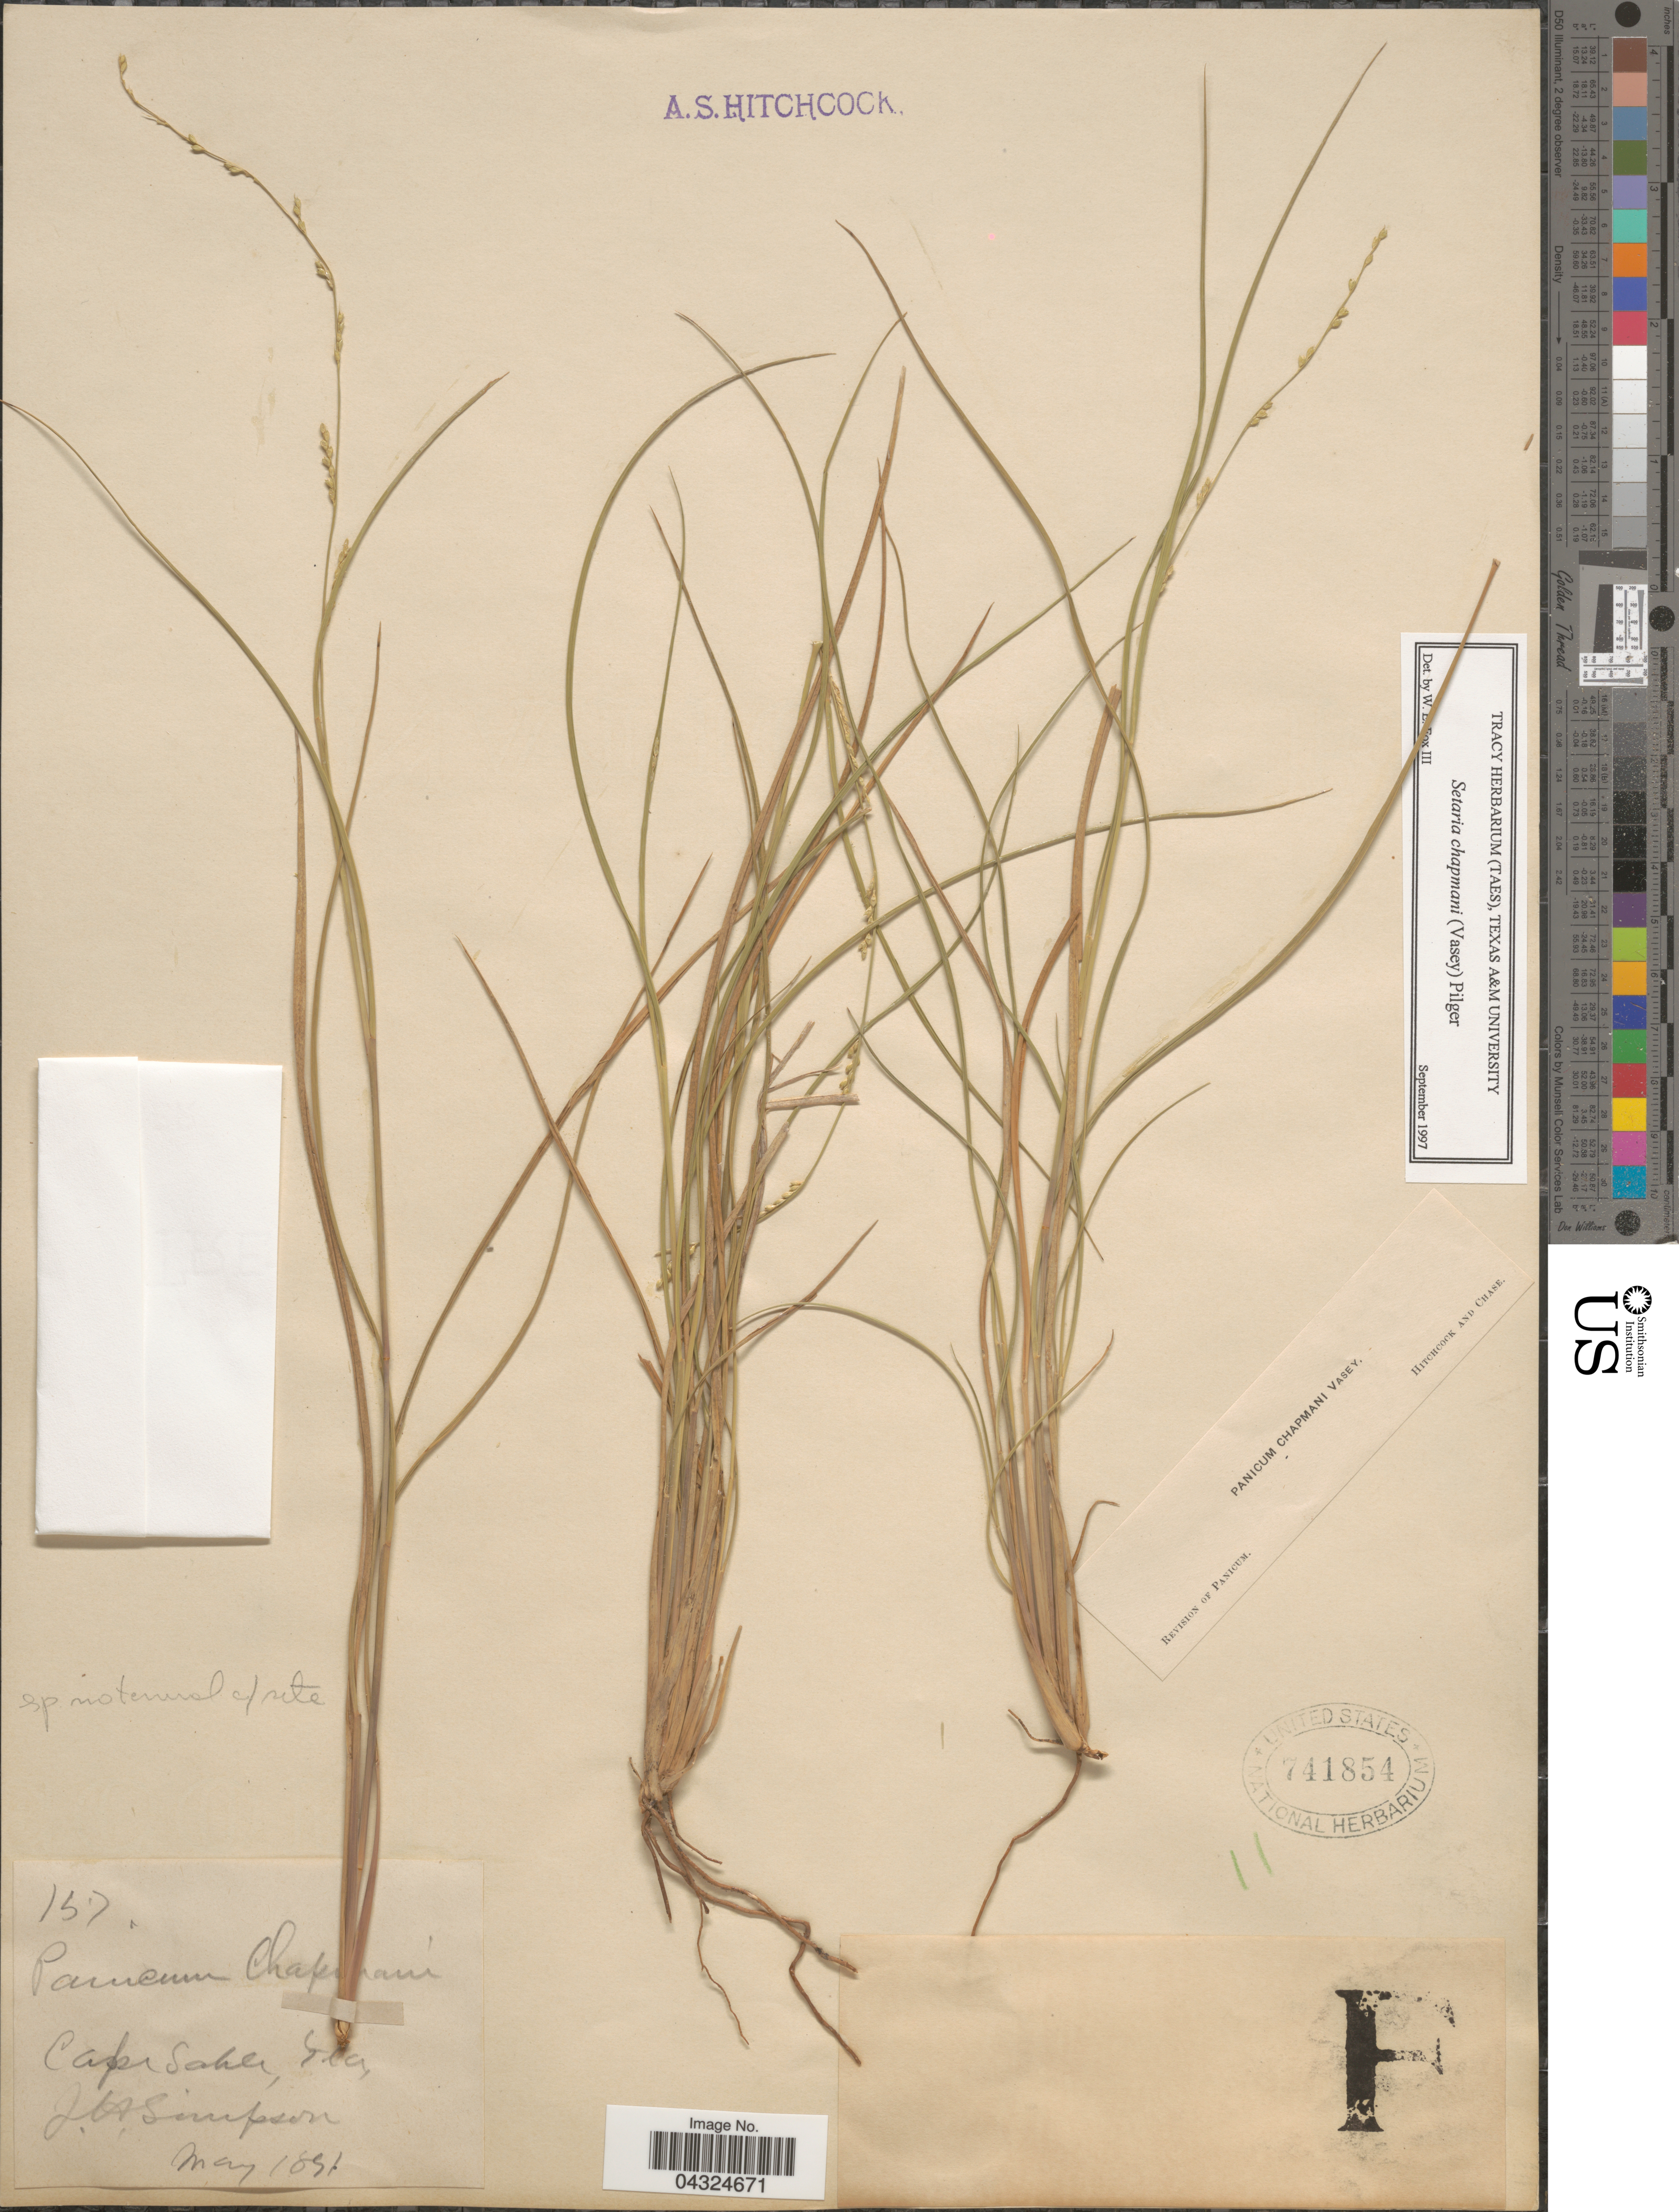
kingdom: Plantae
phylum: Tracheophyta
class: Liliopsida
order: Poales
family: Poaceae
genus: Setaria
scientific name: Setaria chapmanii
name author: (Vasey) Pilg.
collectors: J. H. Simpson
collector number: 157*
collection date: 1891-05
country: United States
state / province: Florida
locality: Cape Sable.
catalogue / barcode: US 741854